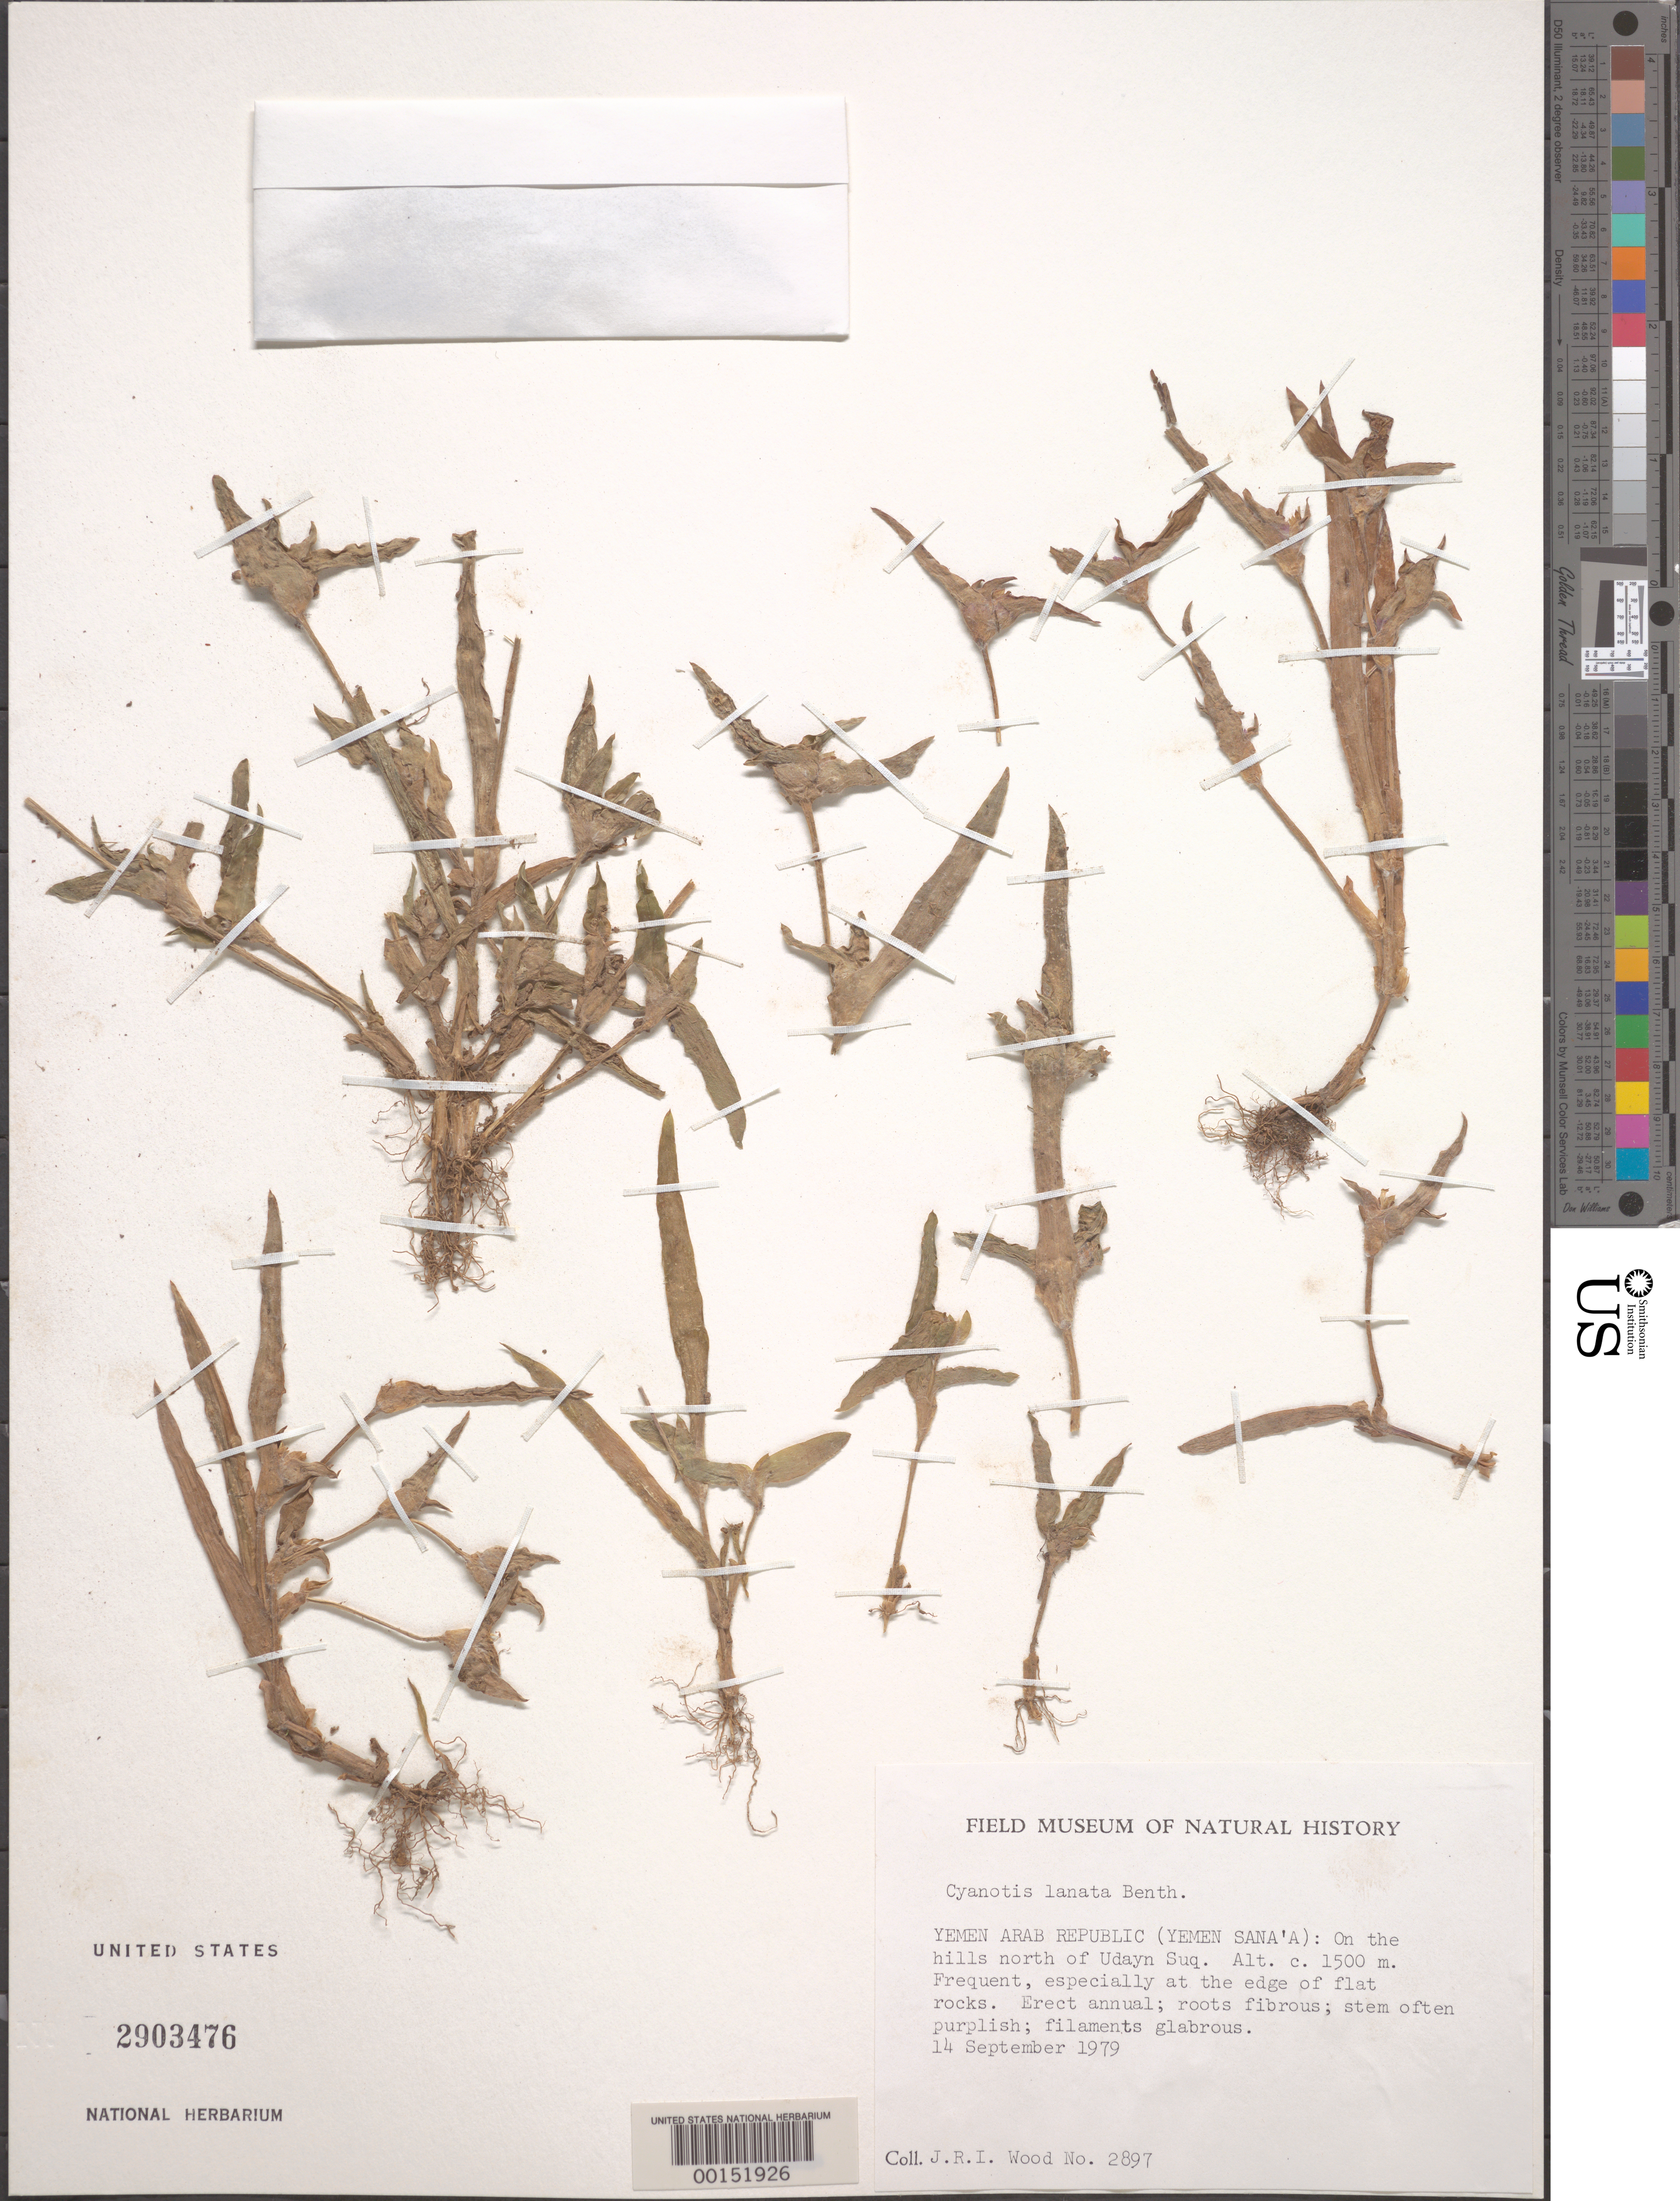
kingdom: Plantae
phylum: Tracheophyta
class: Liliopsida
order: Commelinales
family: Commelinaceae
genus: Cyanotis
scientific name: Cyanotis lanata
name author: Benth.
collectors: J. R. I. Wood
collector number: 2897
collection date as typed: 14 Sep 1979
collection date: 1979-09-14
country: Yemen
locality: Udayn suq.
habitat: Flat rocks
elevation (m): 1500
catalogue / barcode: US 2903476